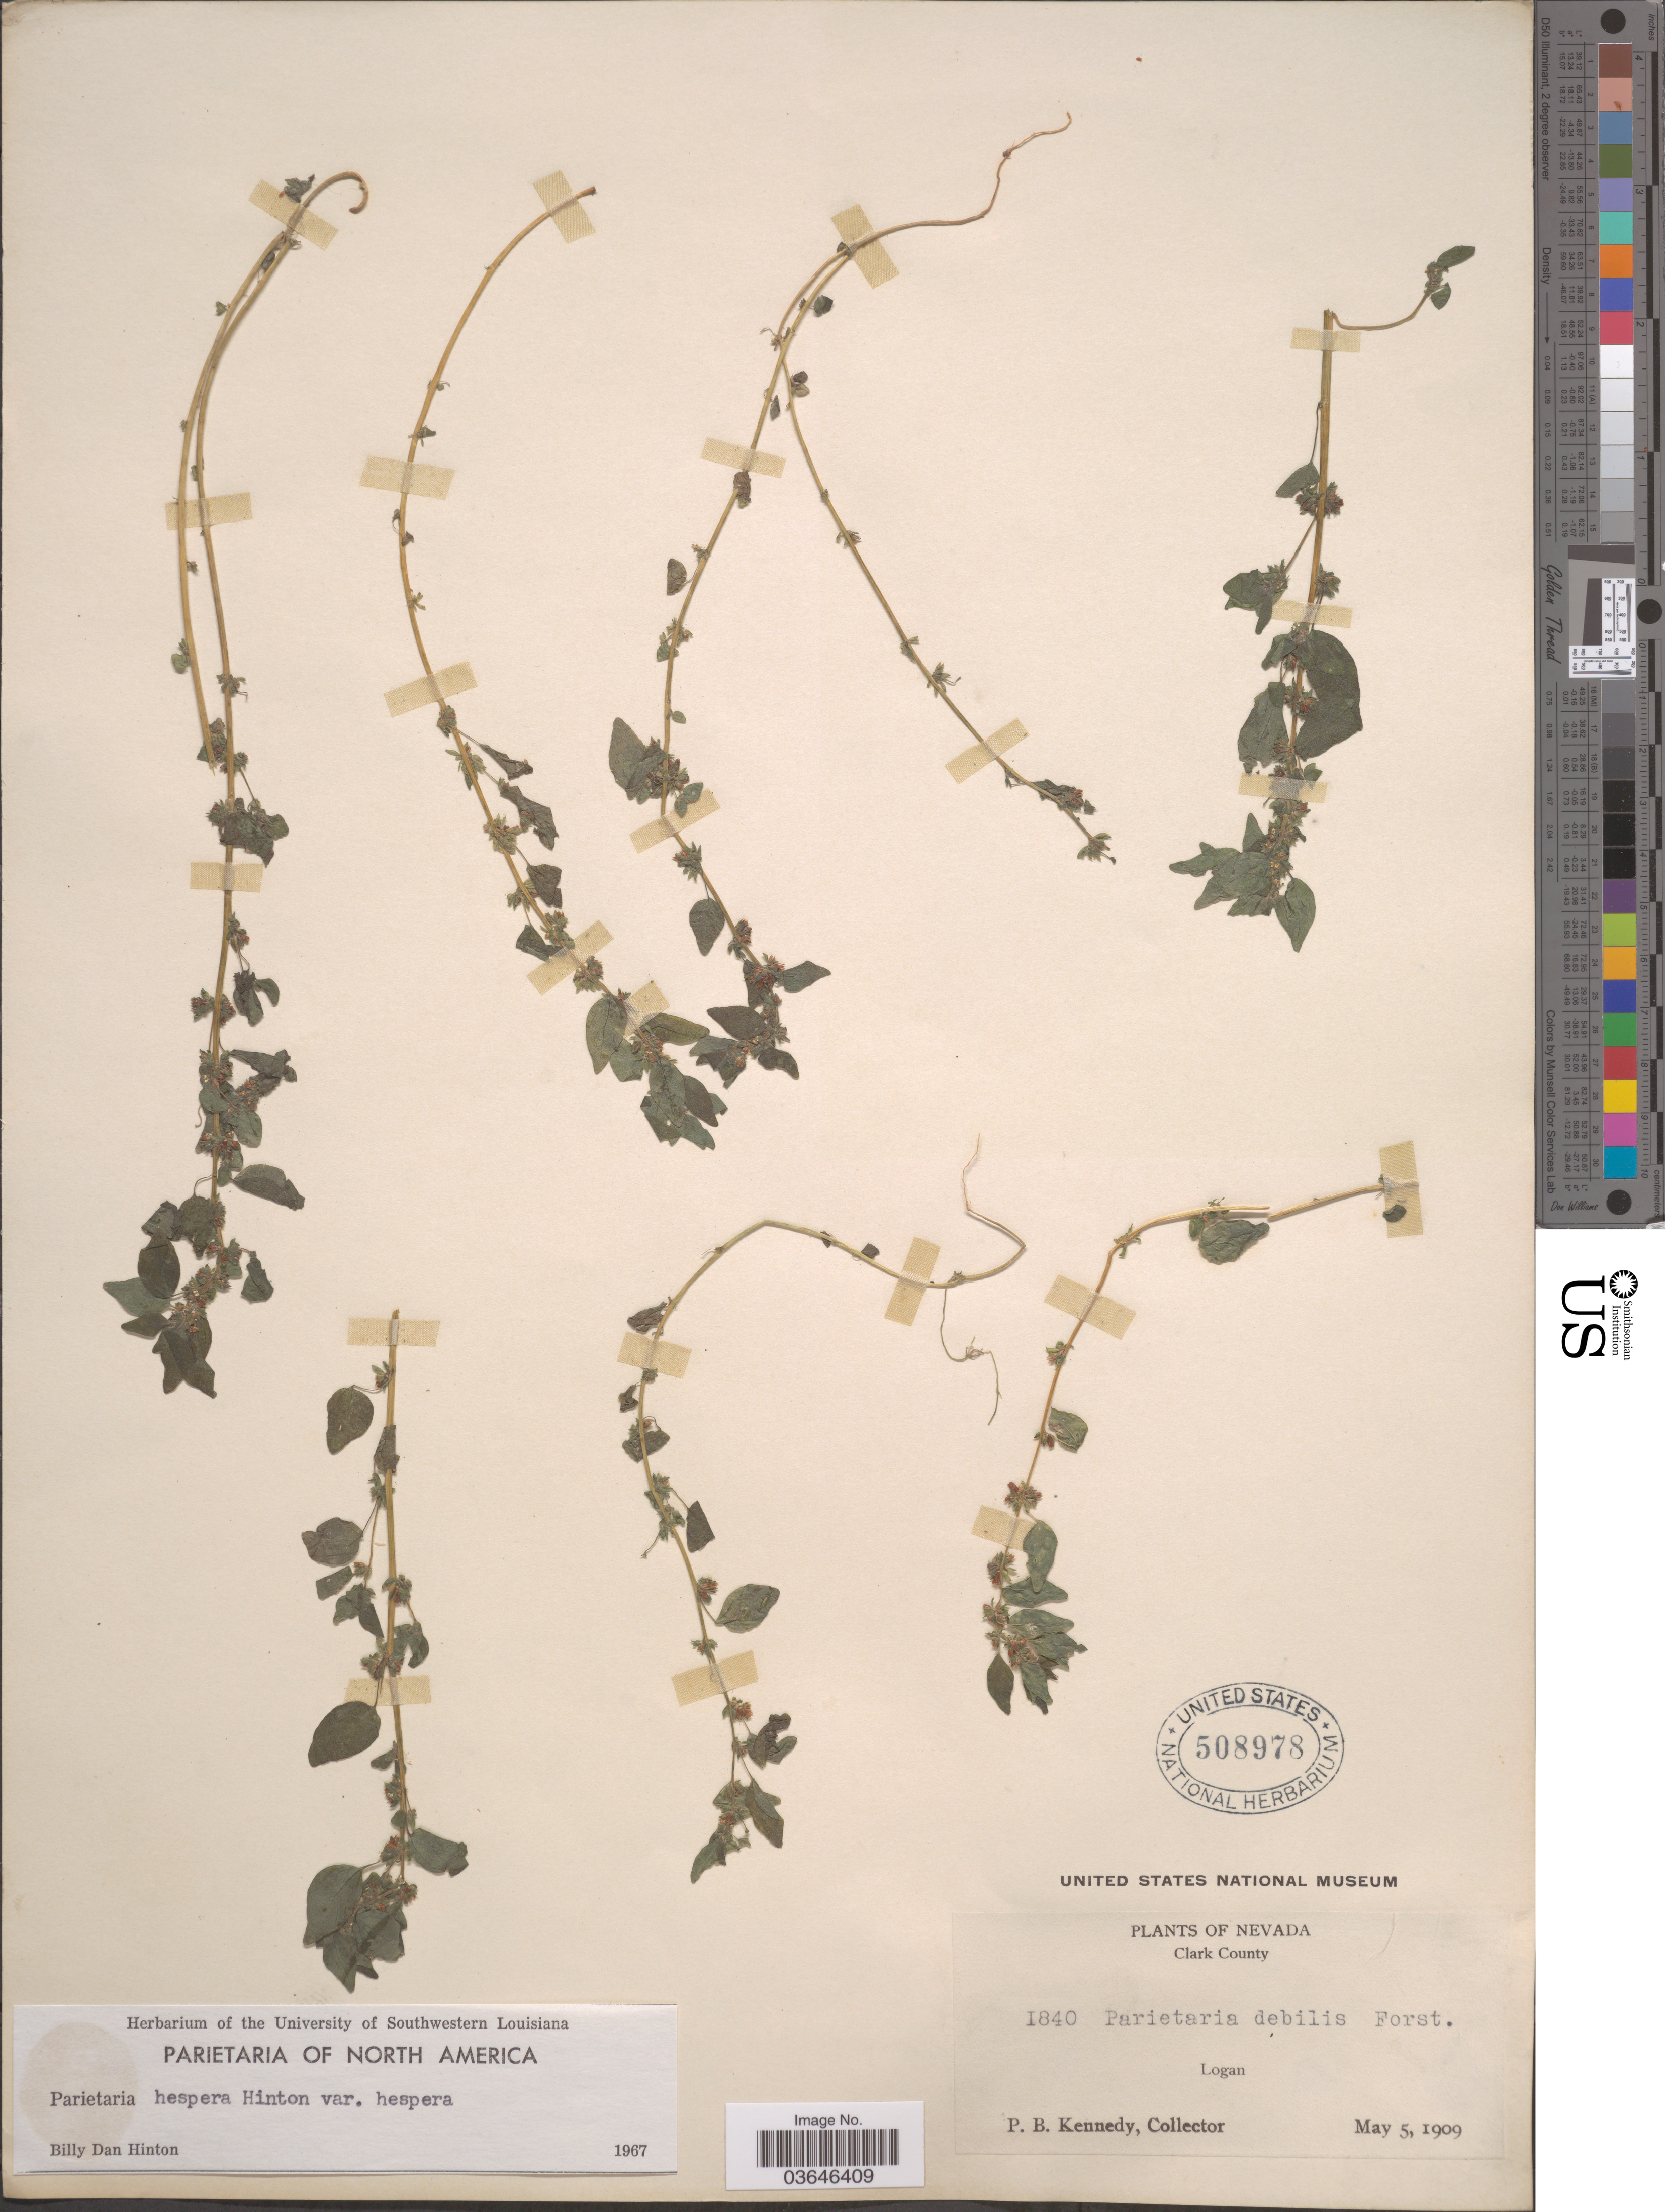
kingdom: Plantae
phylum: Tracheophyta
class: Magnoliopsida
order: Rosales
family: Urticaceae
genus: Parietaria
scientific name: Parietaria hespera var. hespera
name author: Hinton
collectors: P. B. Kennedy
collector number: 1840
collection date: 1909-05-05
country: United States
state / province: Nevada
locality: Clark County. Logan.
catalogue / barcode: US 508978